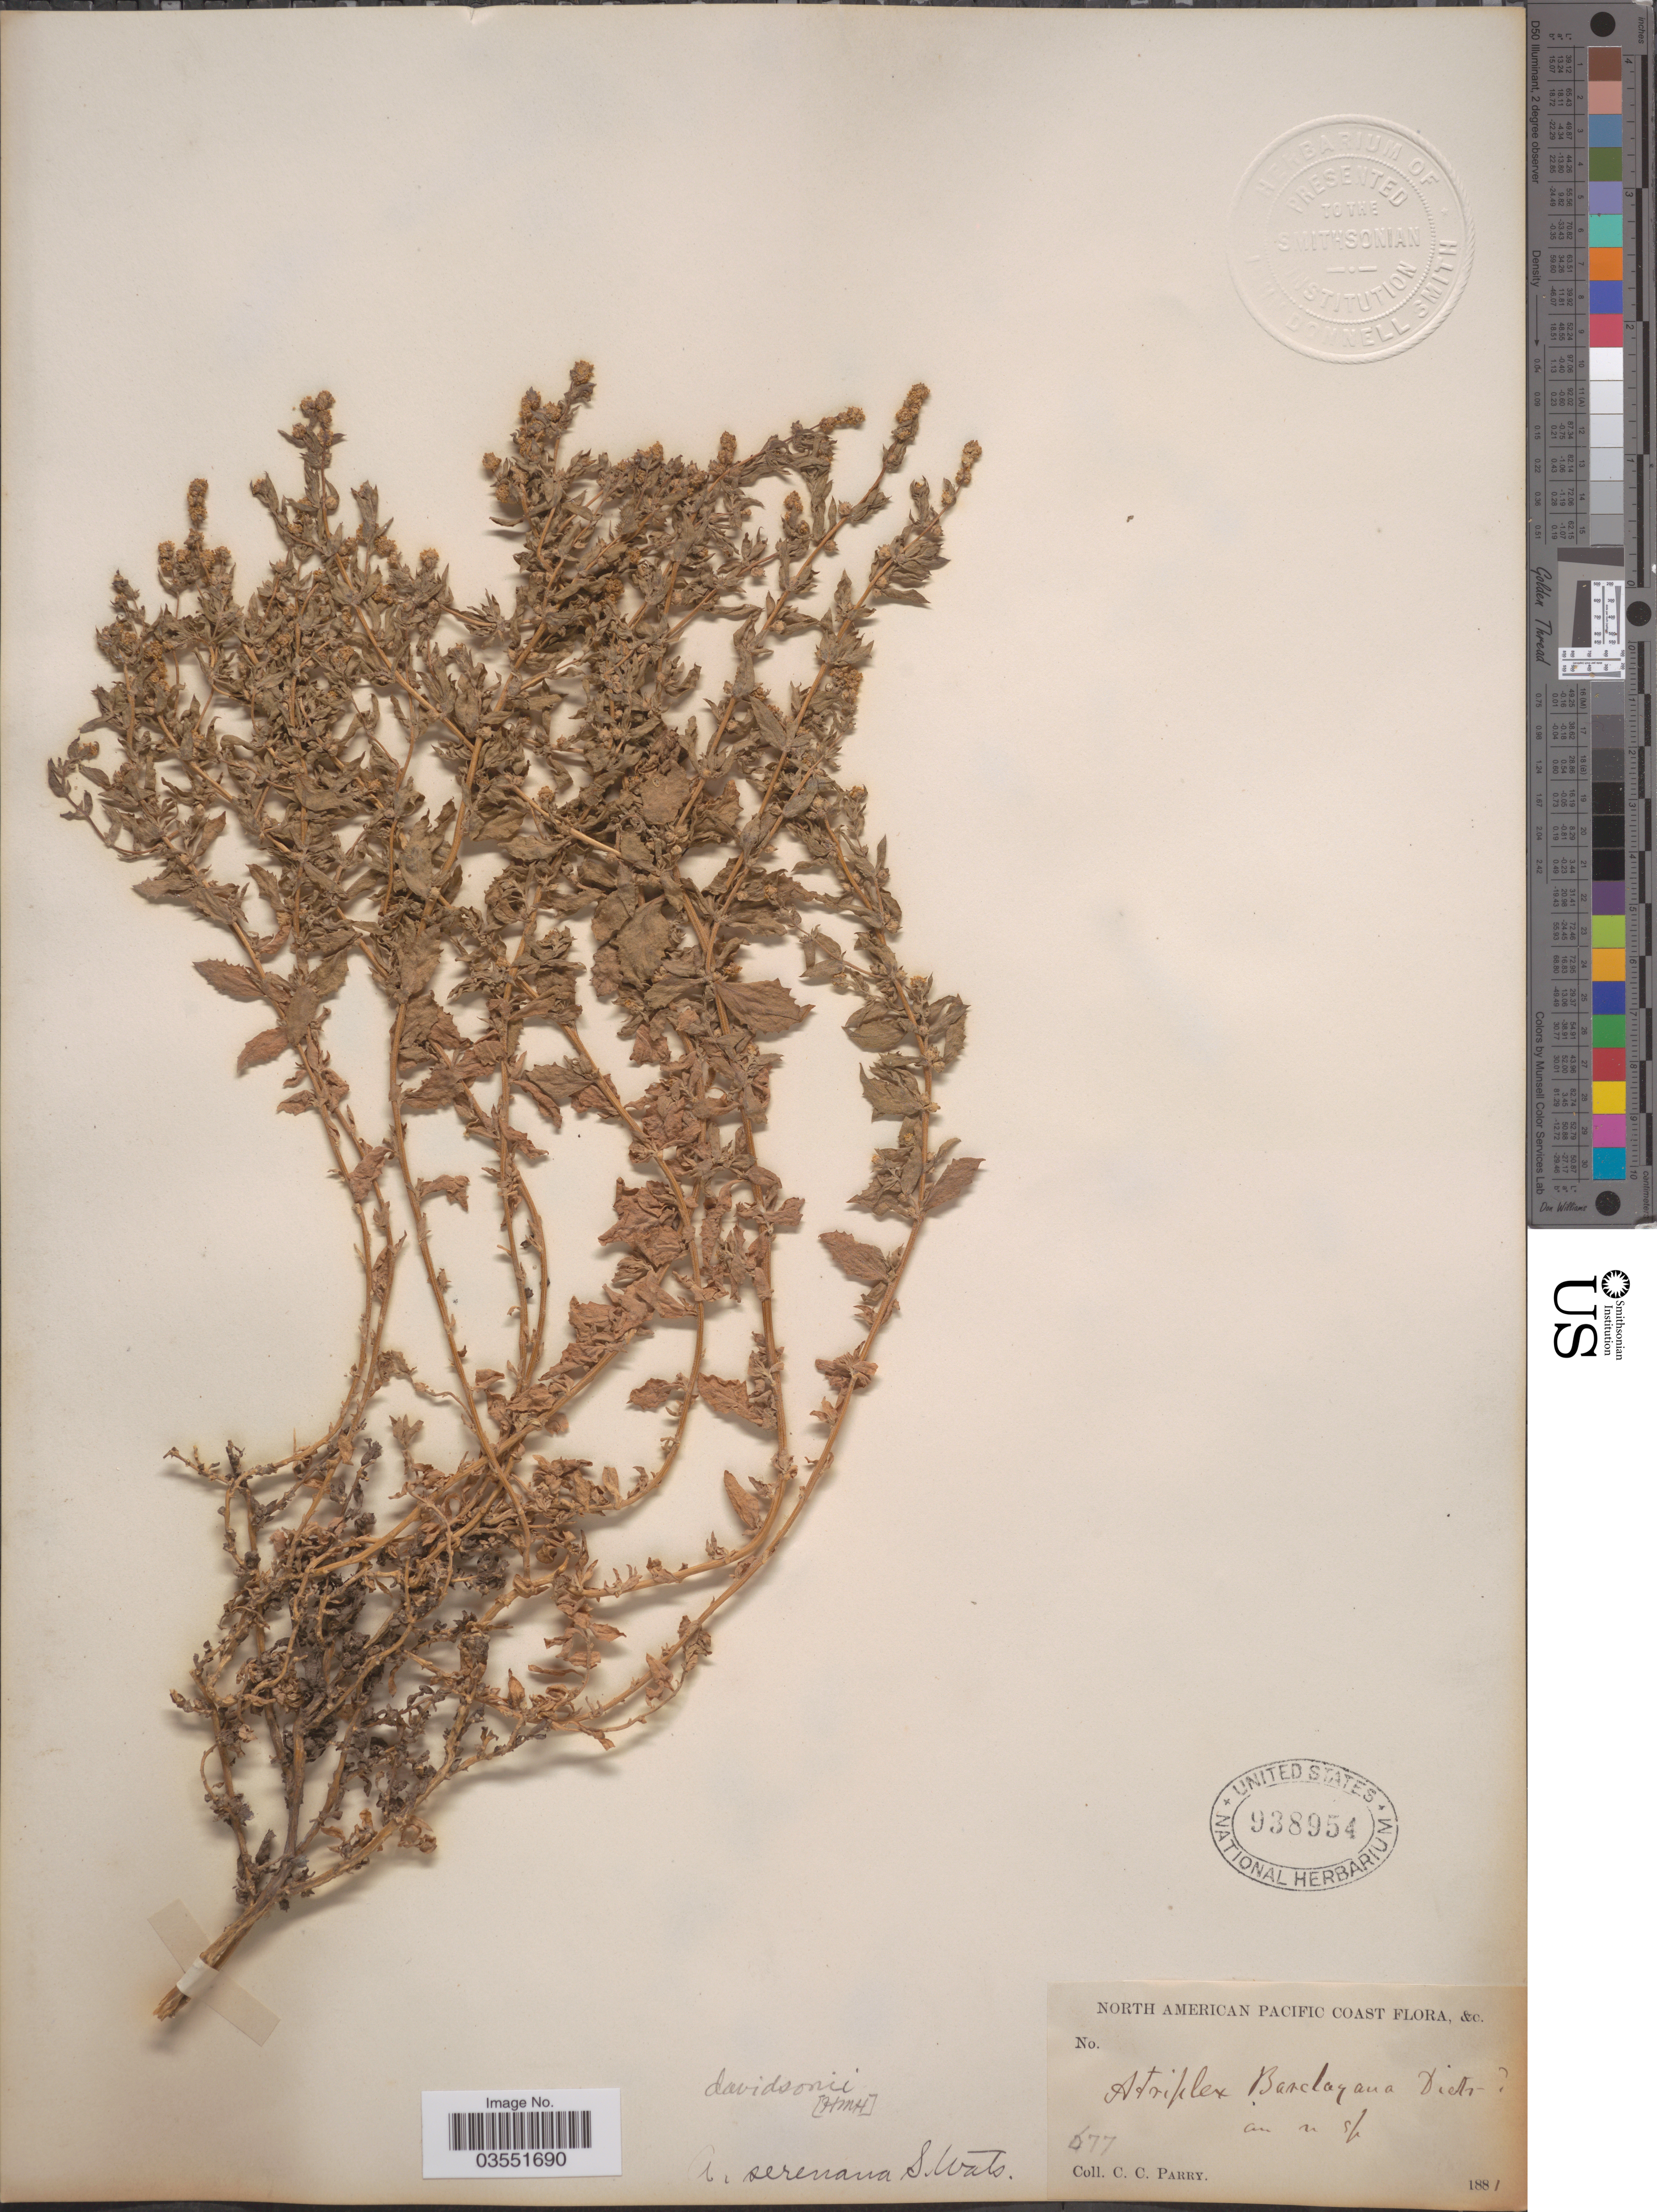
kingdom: Plantae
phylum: Tracheophyta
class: Magnoliopsida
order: Caryophyllales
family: Amaranthaceae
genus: Atriplex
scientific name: Atriplex davidsonii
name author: Standl.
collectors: C. C. Parry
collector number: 677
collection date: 1881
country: United States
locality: Pacific Coast.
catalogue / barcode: US 938954